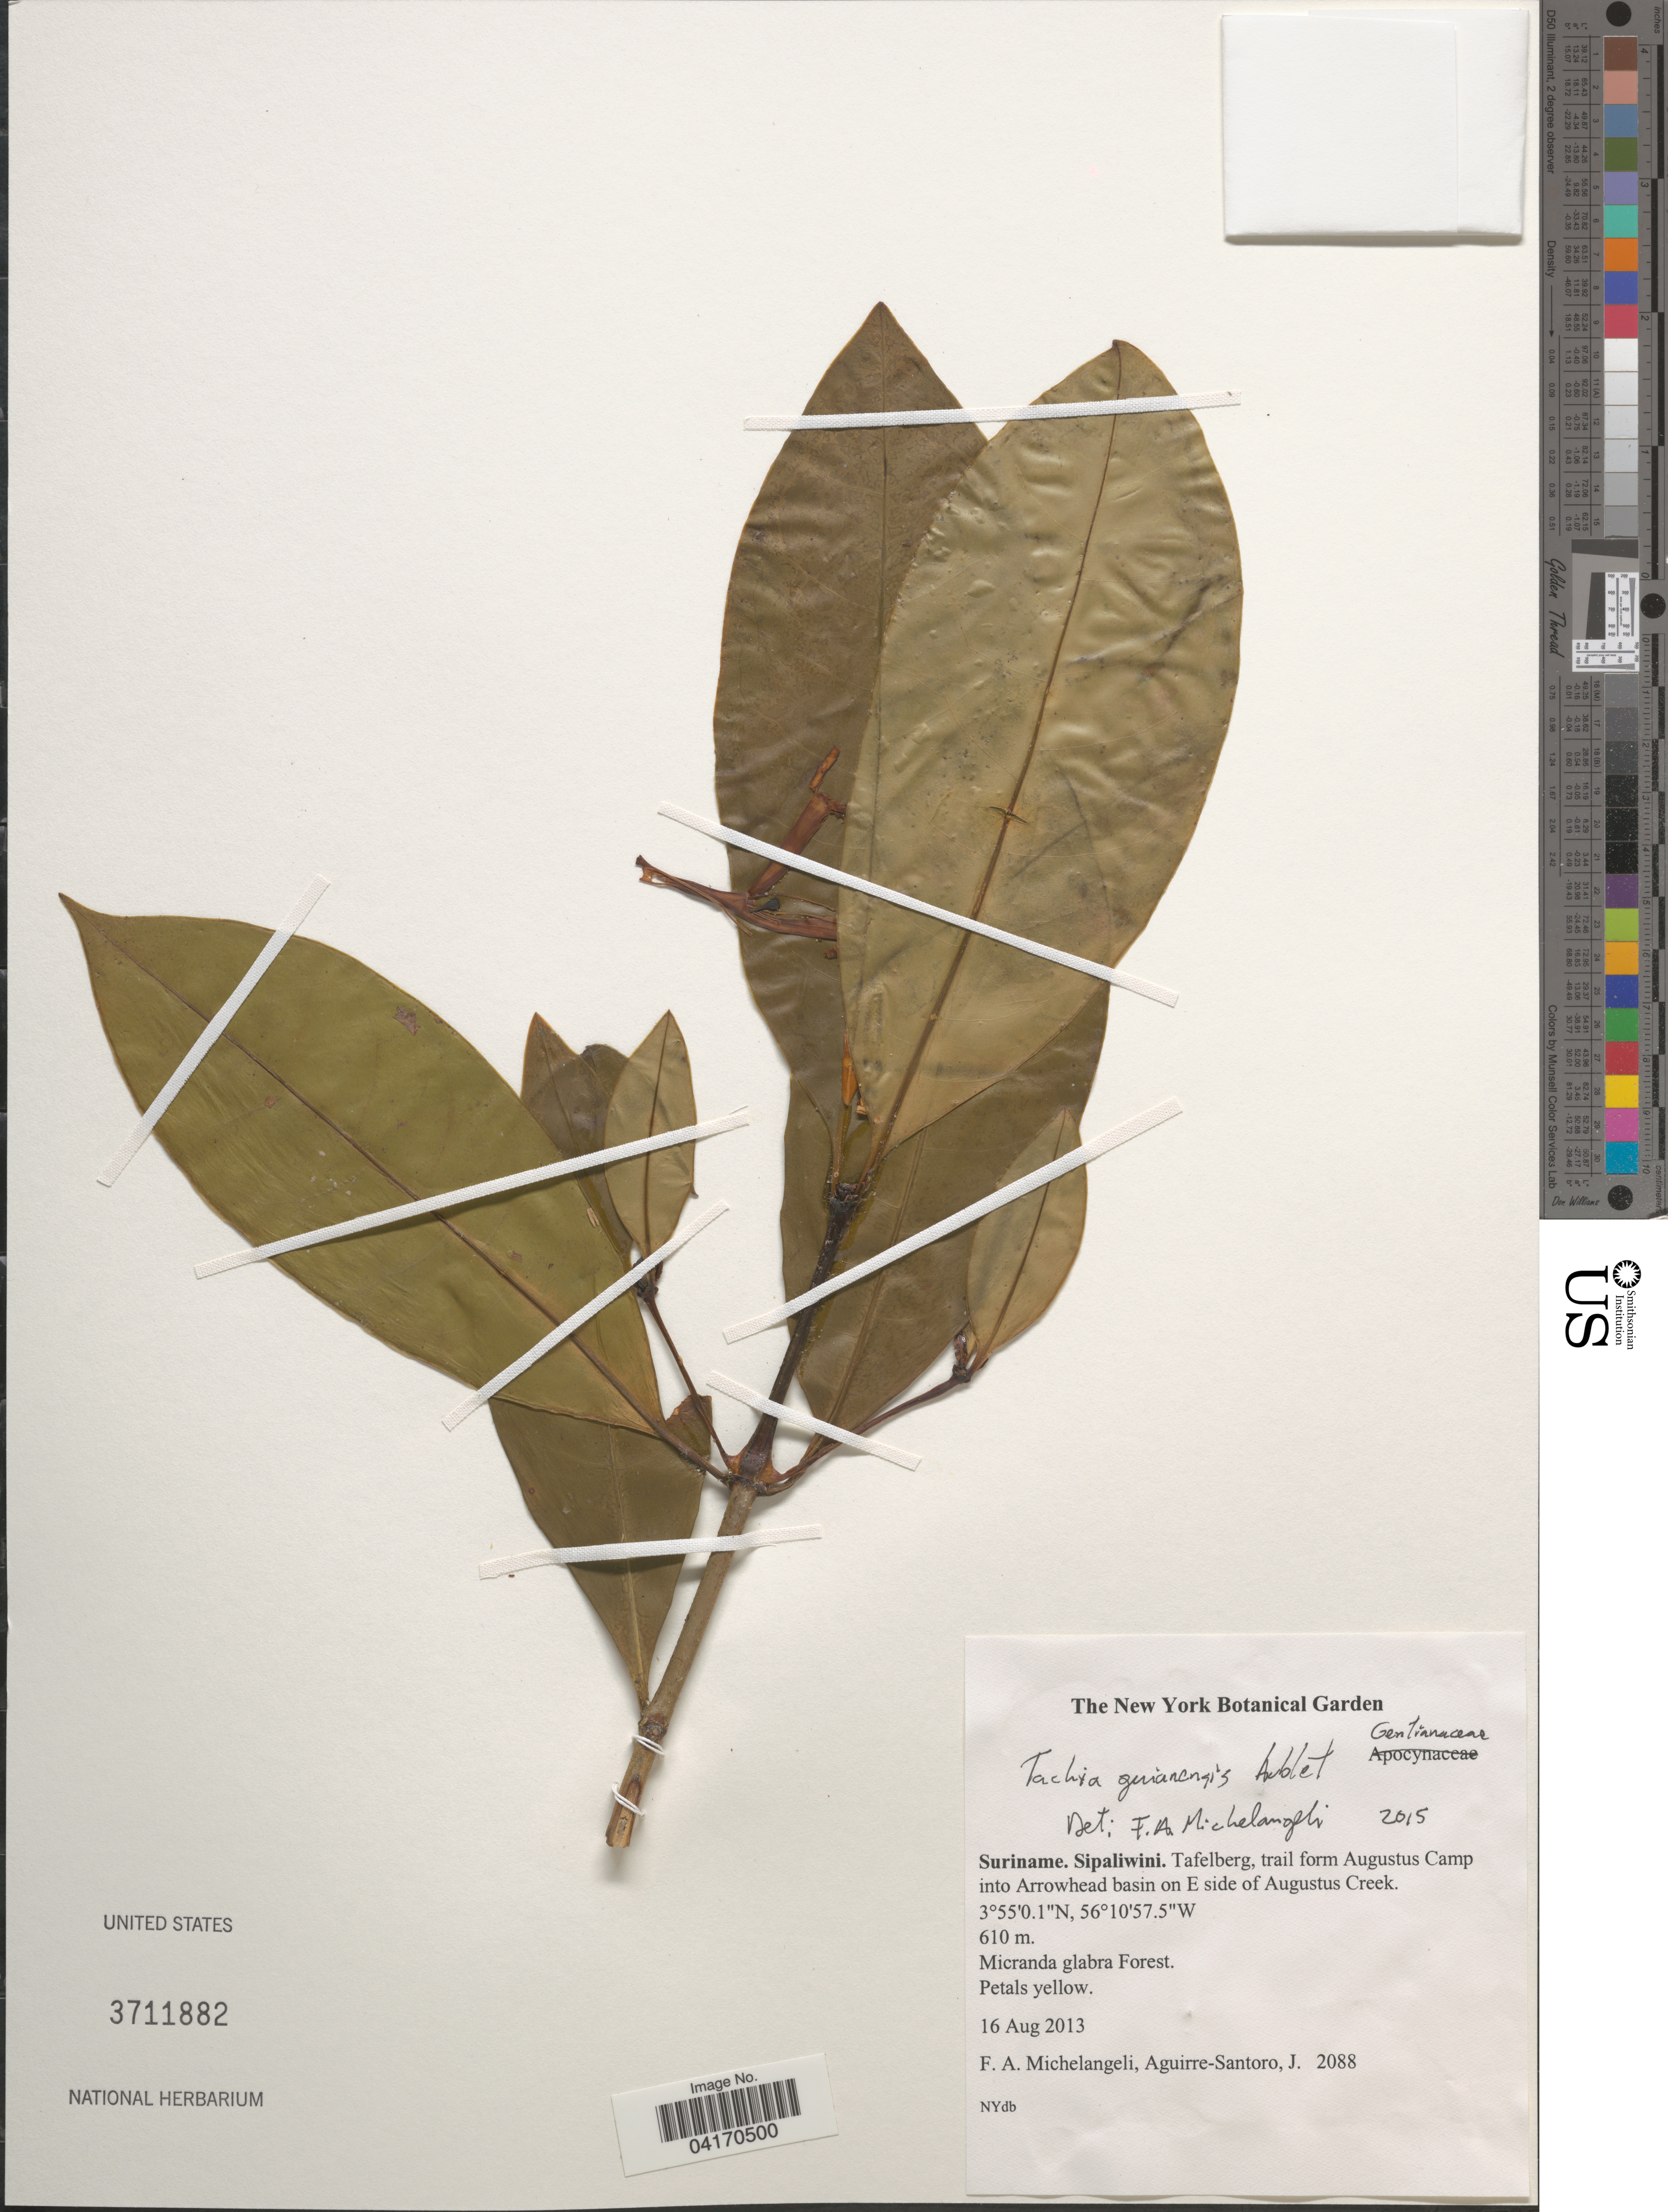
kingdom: Plantae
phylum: Tracheophyta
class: Magnoliopsida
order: Gentianales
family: Gentianaceae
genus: Tachia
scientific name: Tachia guianensis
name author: Aubl.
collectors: F. A. Michelangeli & J. Aguirre-Santoro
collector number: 2088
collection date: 2013-08-16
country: Suriname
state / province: Sipaliwini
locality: Tafelberg, trail from Augustus camp into Arrowhead basin on E side of Augustus Creek.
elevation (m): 610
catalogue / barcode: US 3711882